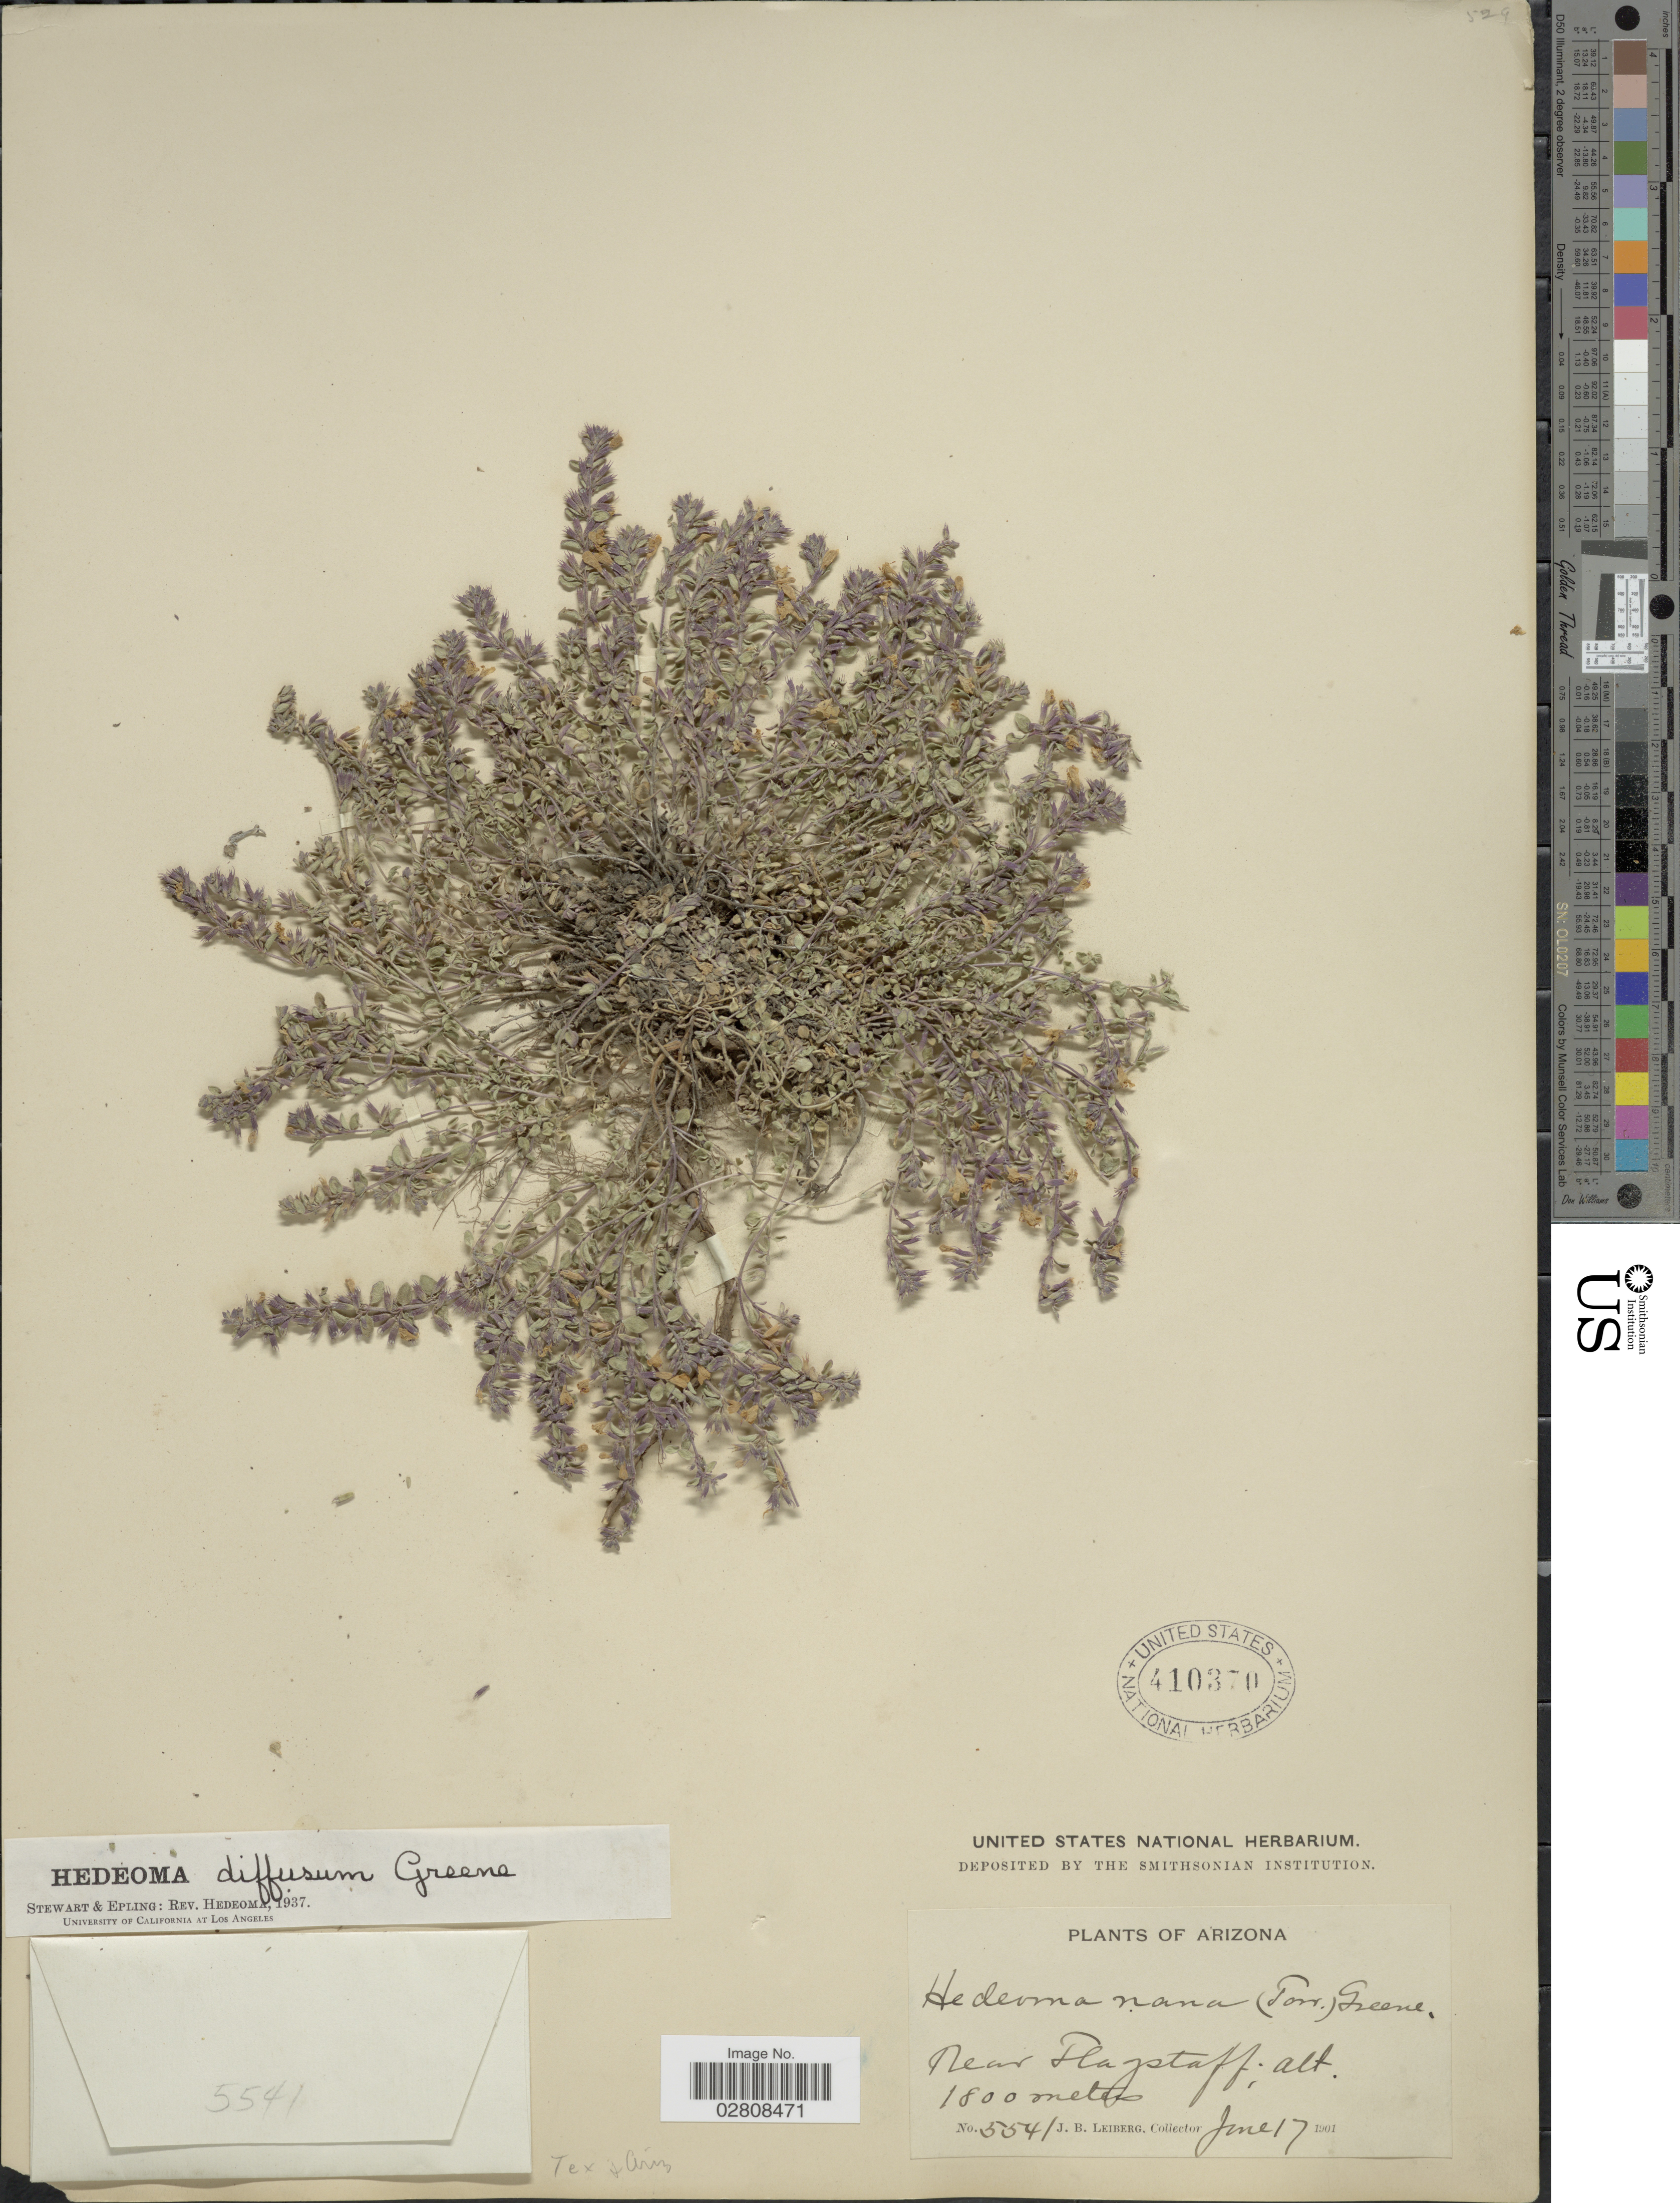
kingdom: Plantae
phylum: Tracheophyta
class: Magnoliopsida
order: Lamiales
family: Lamiaceae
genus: Hedeoma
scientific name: Hedeoma diffusa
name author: Greene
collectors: J. B. Leiberg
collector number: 5541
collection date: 1901-06-17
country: United States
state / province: Arizona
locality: Near Flagstaff.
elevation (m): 1800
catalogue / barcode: US 410370